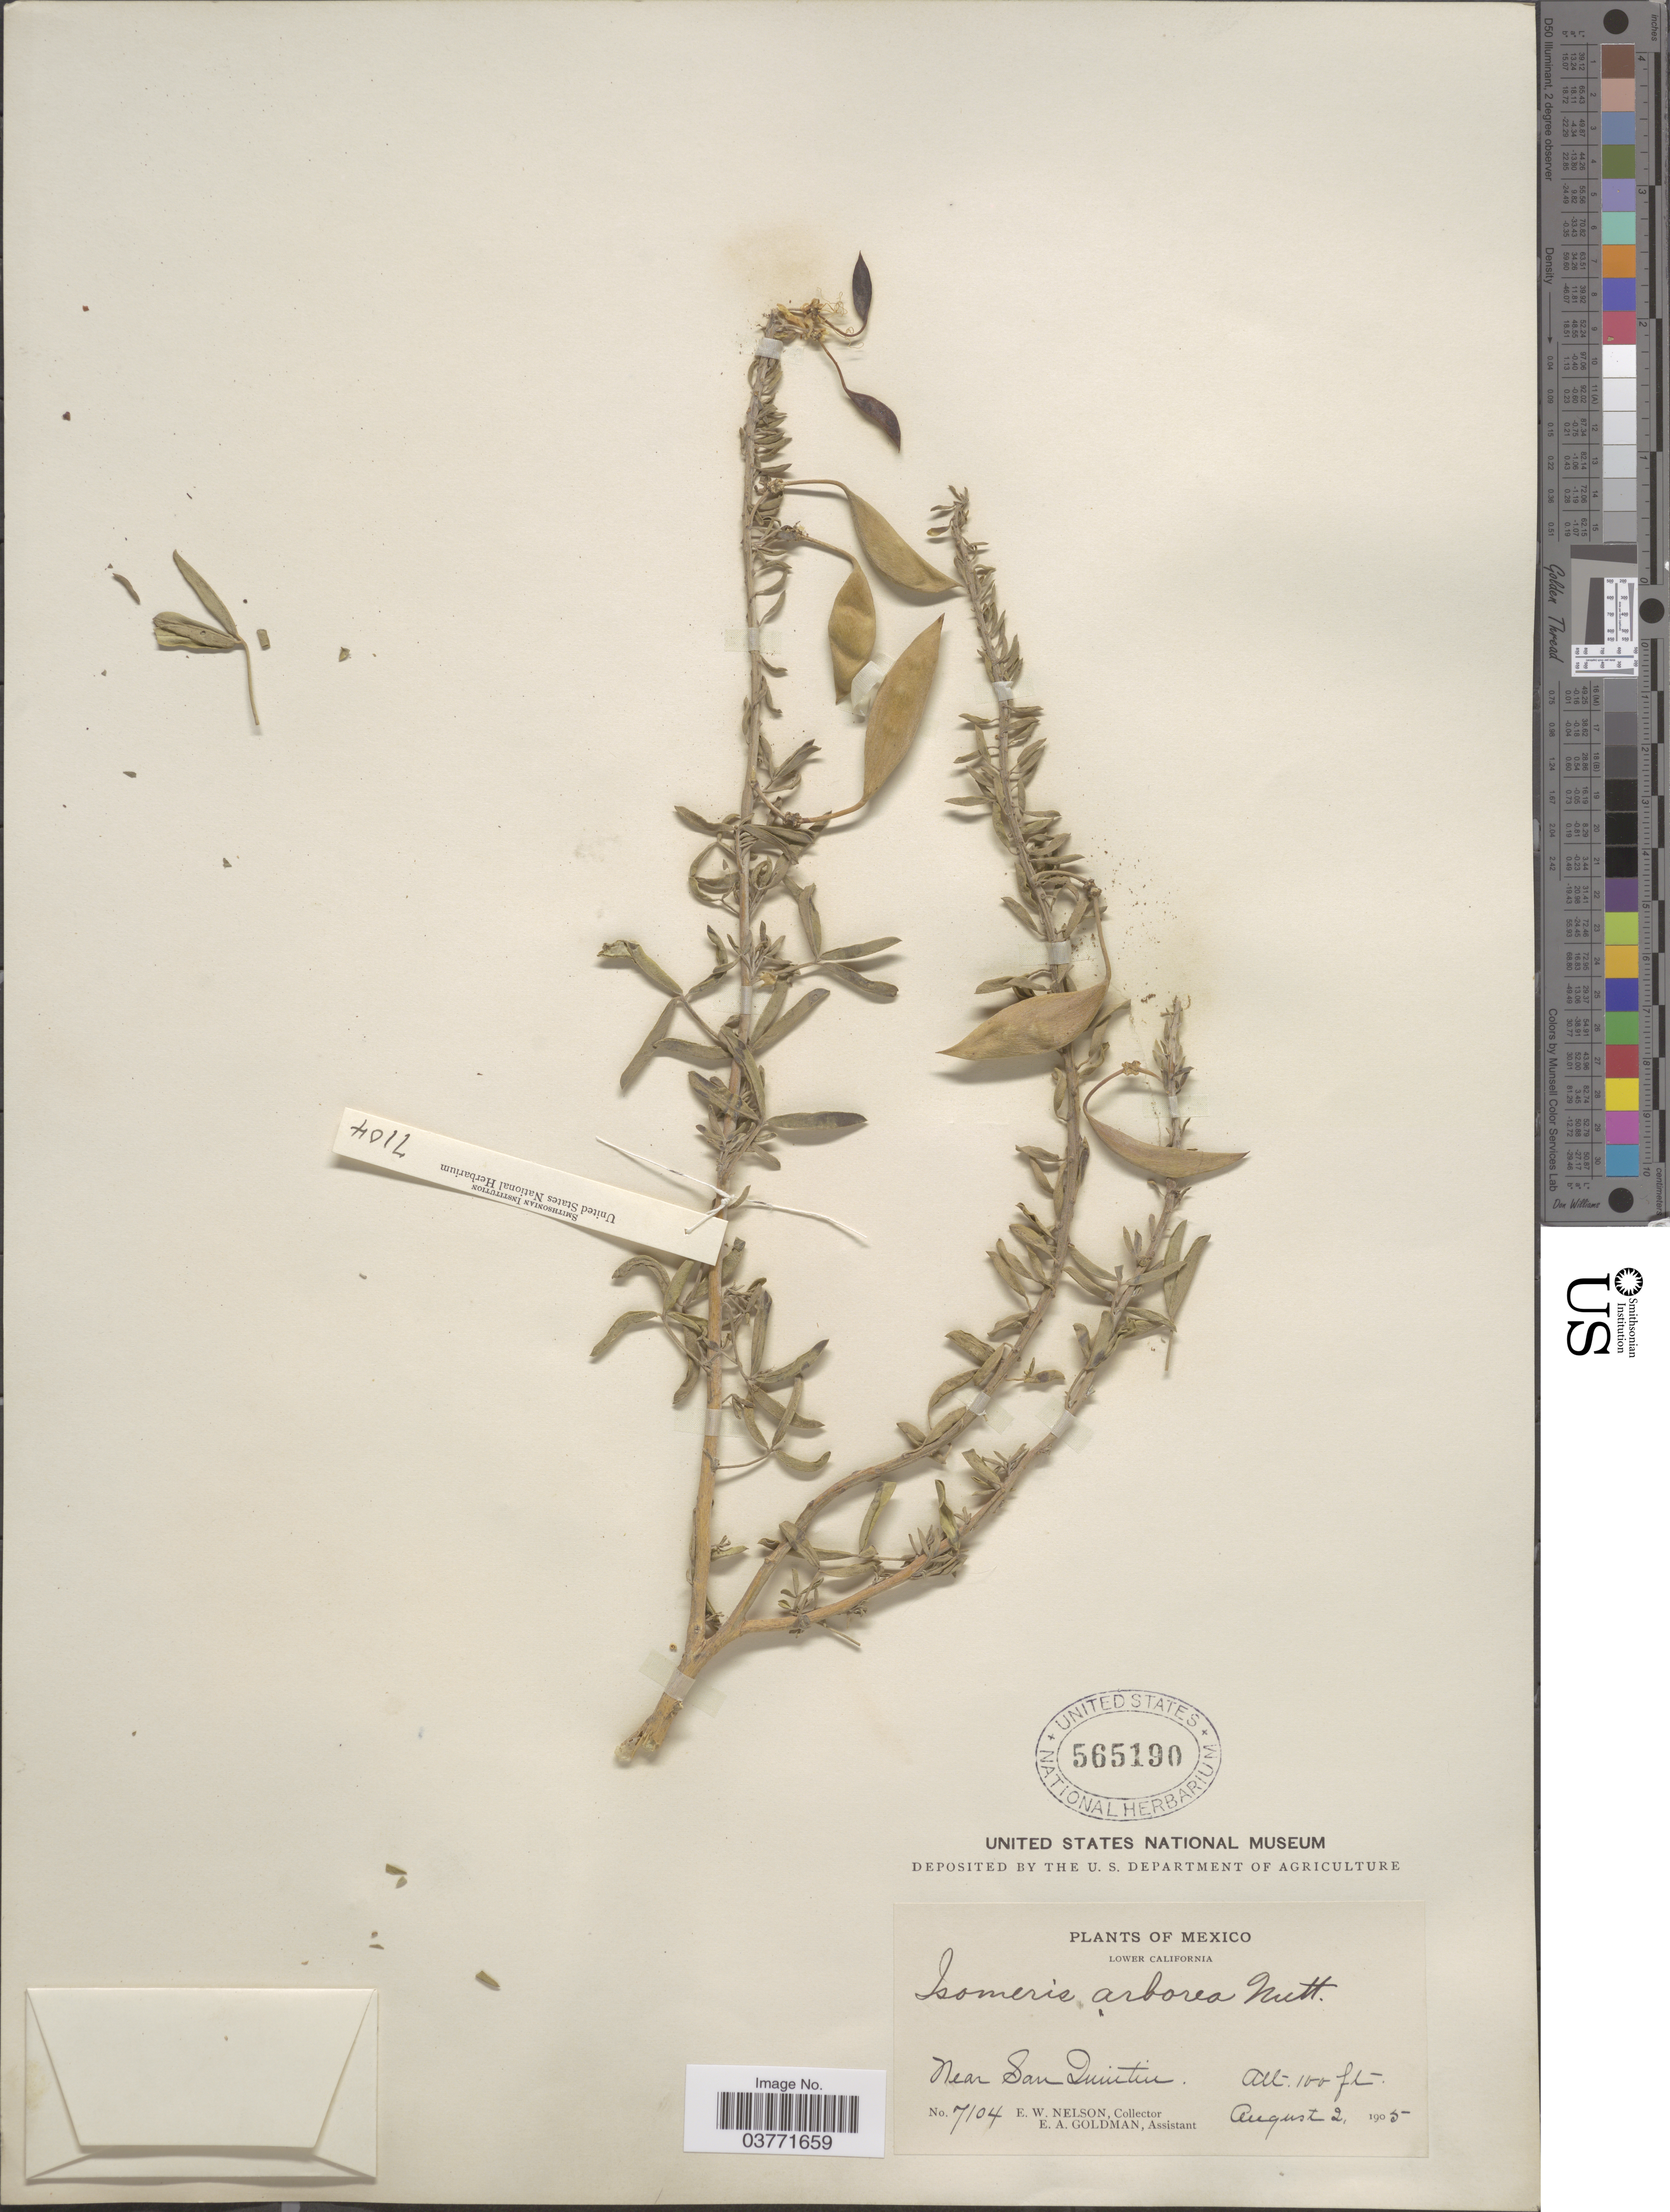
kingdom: Plantae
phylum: Tracheophyta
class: Magnoliopsida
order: Brassicales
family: Cleomaceae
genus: Cleomella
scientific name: Cleomella arborea var. angustata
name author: (Parish) Roalson & J.C. Hall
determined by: Strong, Mark T., (BOT), Smithsonian Institution - National Museum of Natural History (UNITED STATES)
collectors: E. W. Nelson & E. A. Goldman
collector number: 7104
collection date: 1905-08-02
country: Mexico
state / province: Baja California Norte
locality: Lower California. Near San Quintin.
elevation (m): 30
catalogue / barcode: US 565190